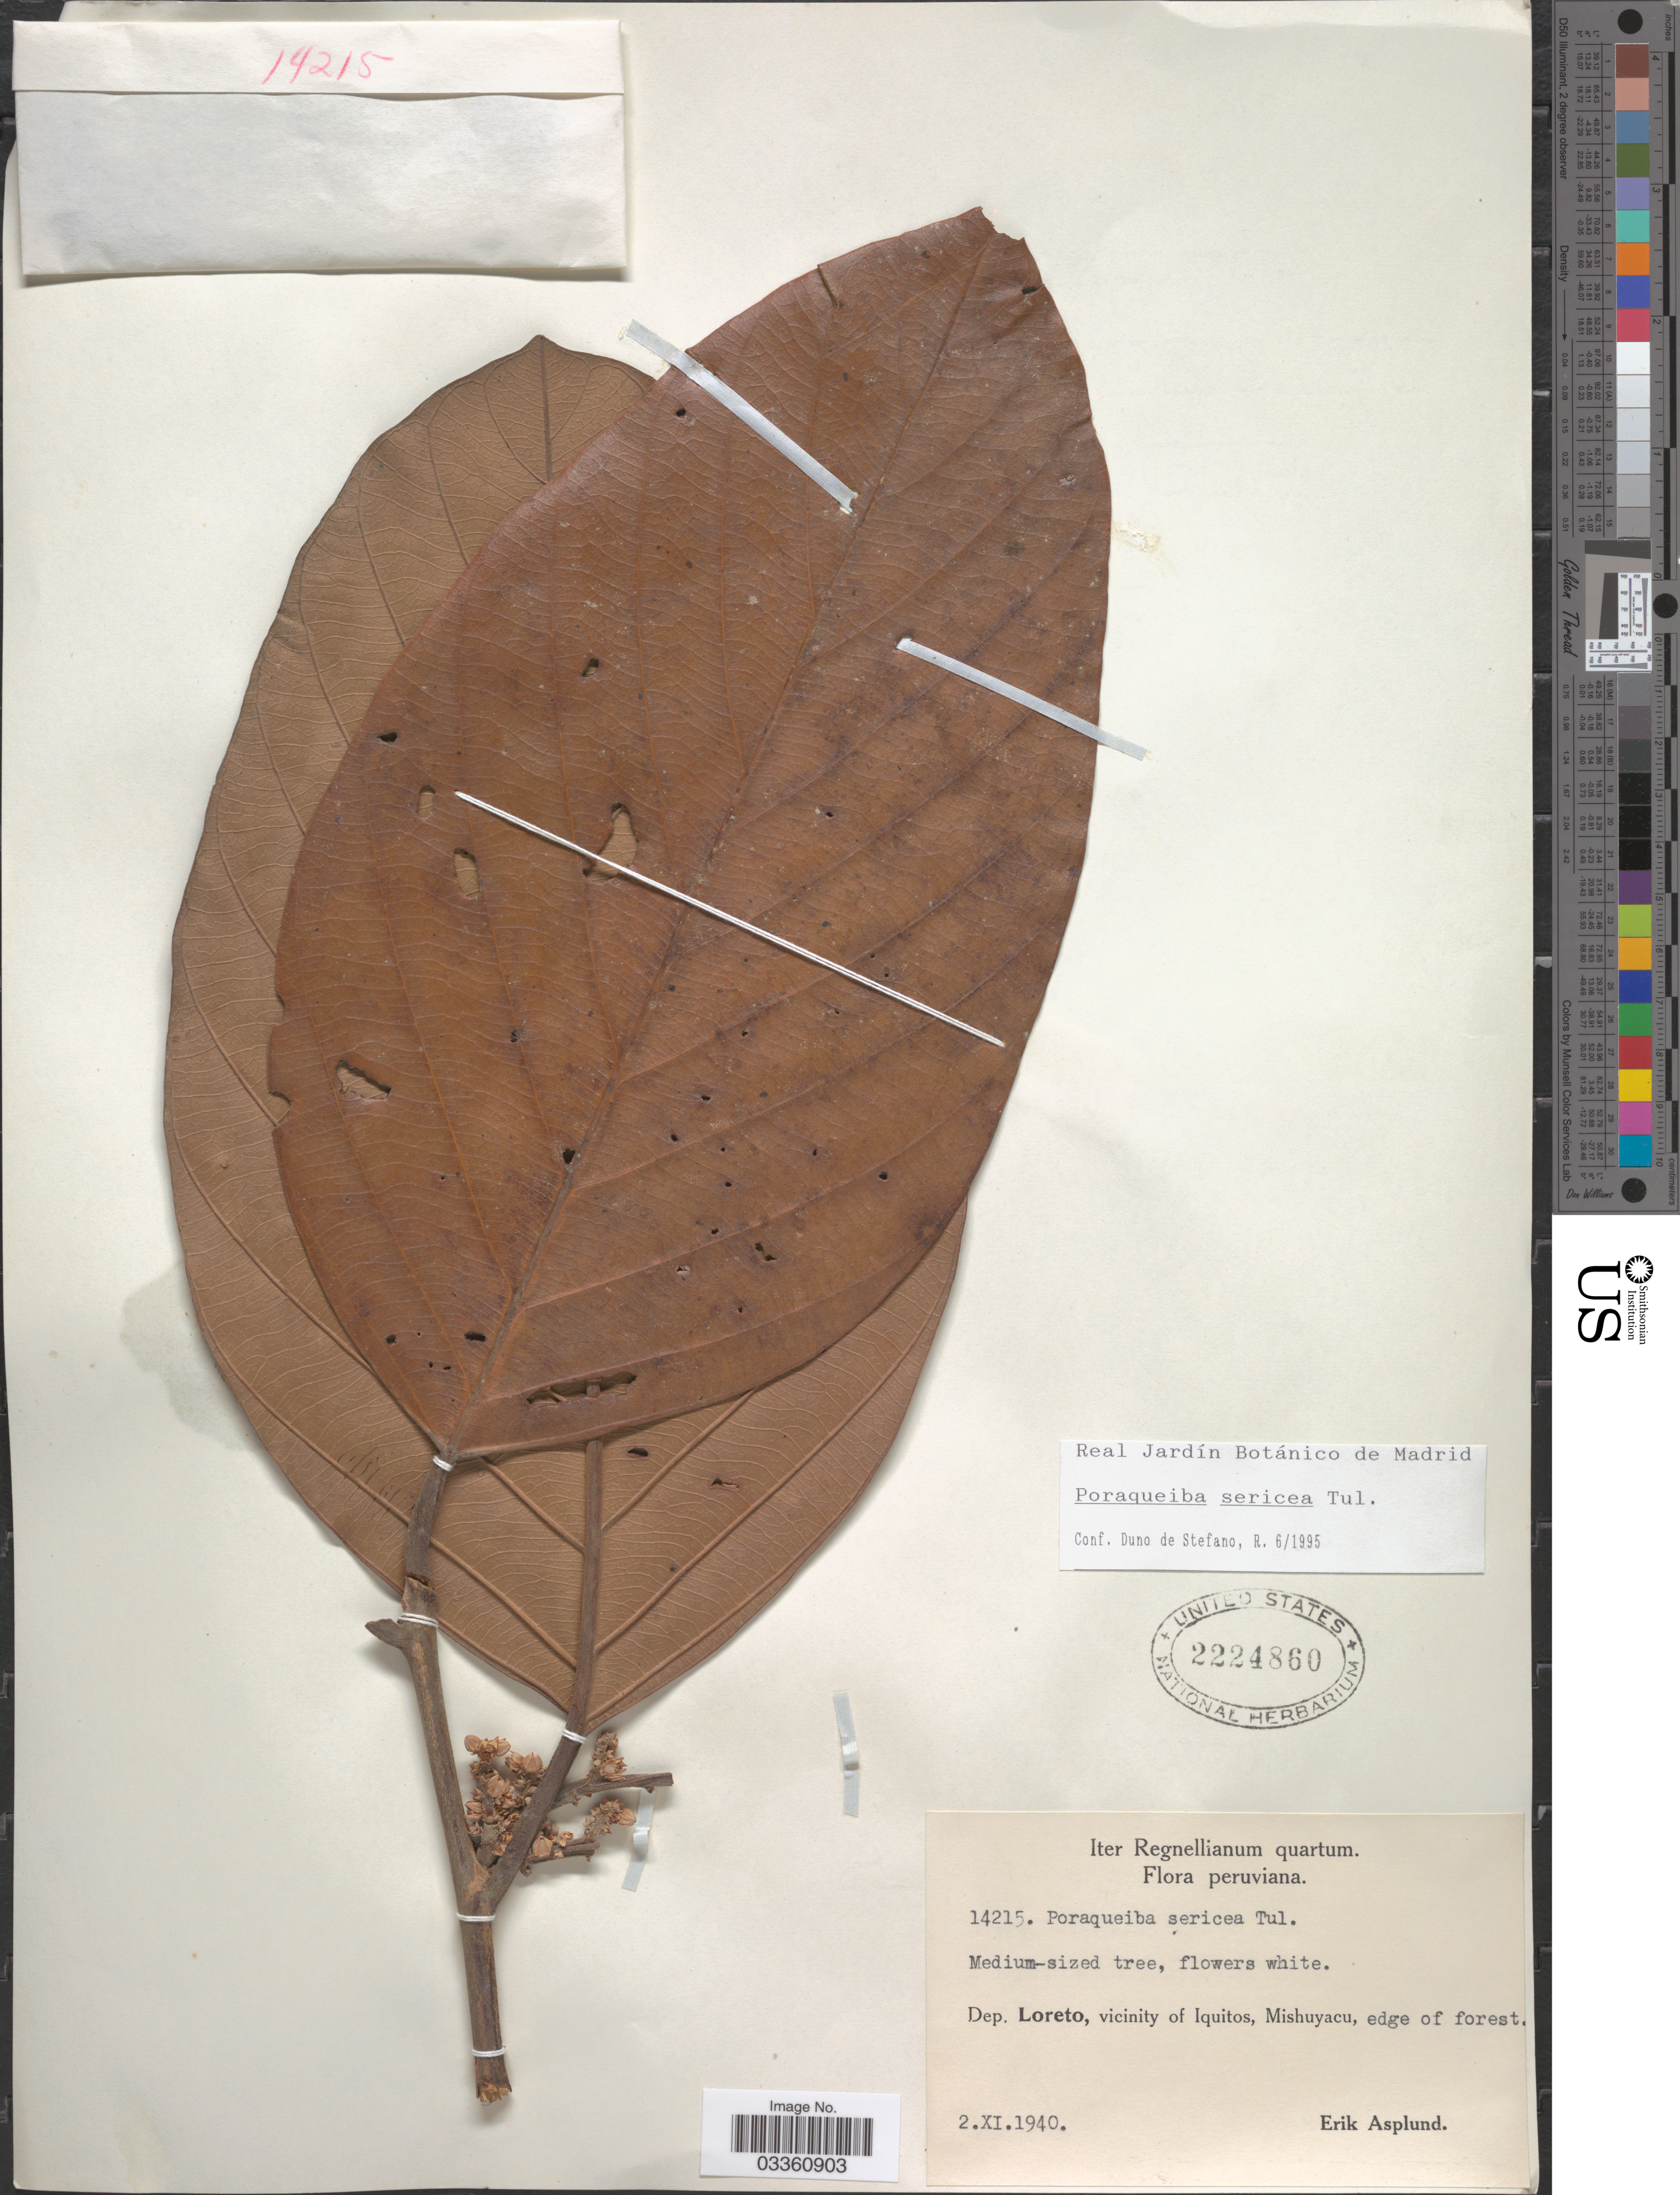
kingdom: Plantae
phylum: Tracheophyta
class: Magnoliopsida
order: Metteniusales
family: Metteniusaceae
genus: Poraqueiba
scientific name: Poraqueiba sericea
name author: Tul.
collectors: E. Asplund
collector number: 14215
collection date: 1940-11-02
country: Peru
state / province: Loreto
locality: Dep. Loreto, vicinity of Iquitos, Mishuyacu.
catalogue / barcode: US 2224860